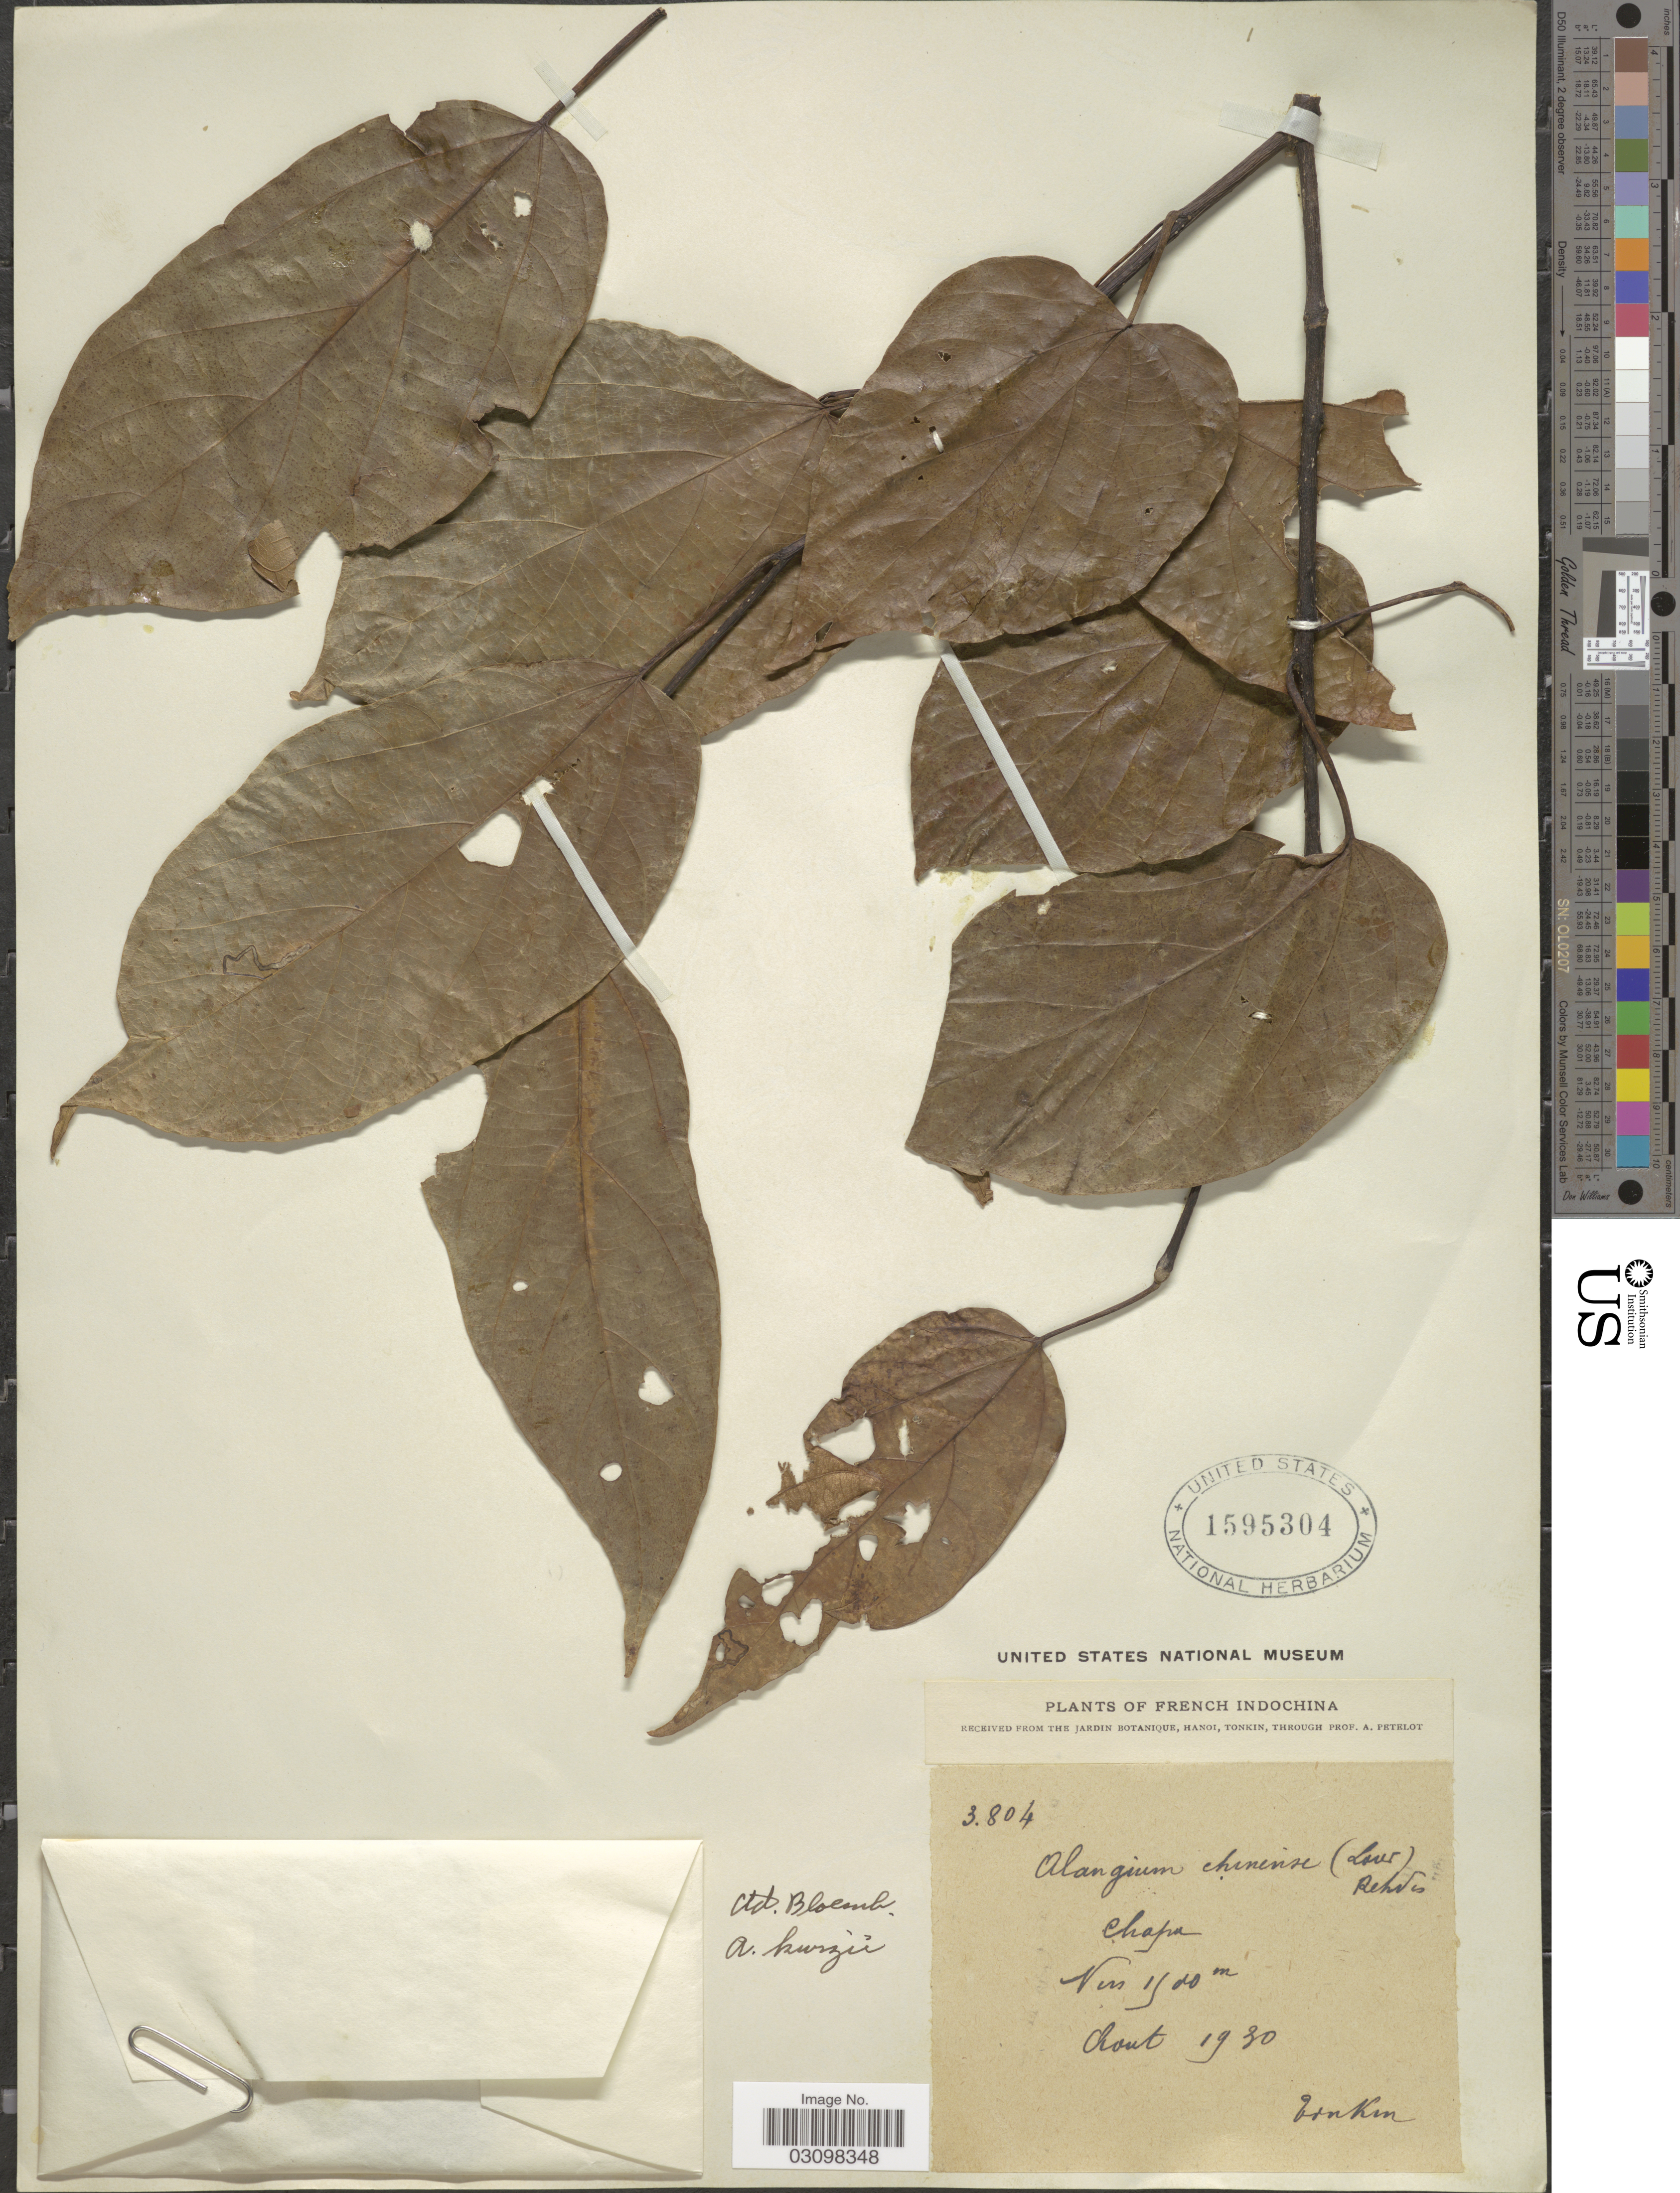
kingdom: Plantae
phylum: Tracheophyta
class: Magnoliopsida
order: Cornales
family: Cornaceae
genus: Alangium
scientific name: Alangium kurzii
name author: Craib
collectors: A. Petelot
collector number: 3804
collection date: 1930-08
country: Vietnam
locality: Chapas. French Indochina.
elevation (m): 1500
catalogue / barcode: US 1595304